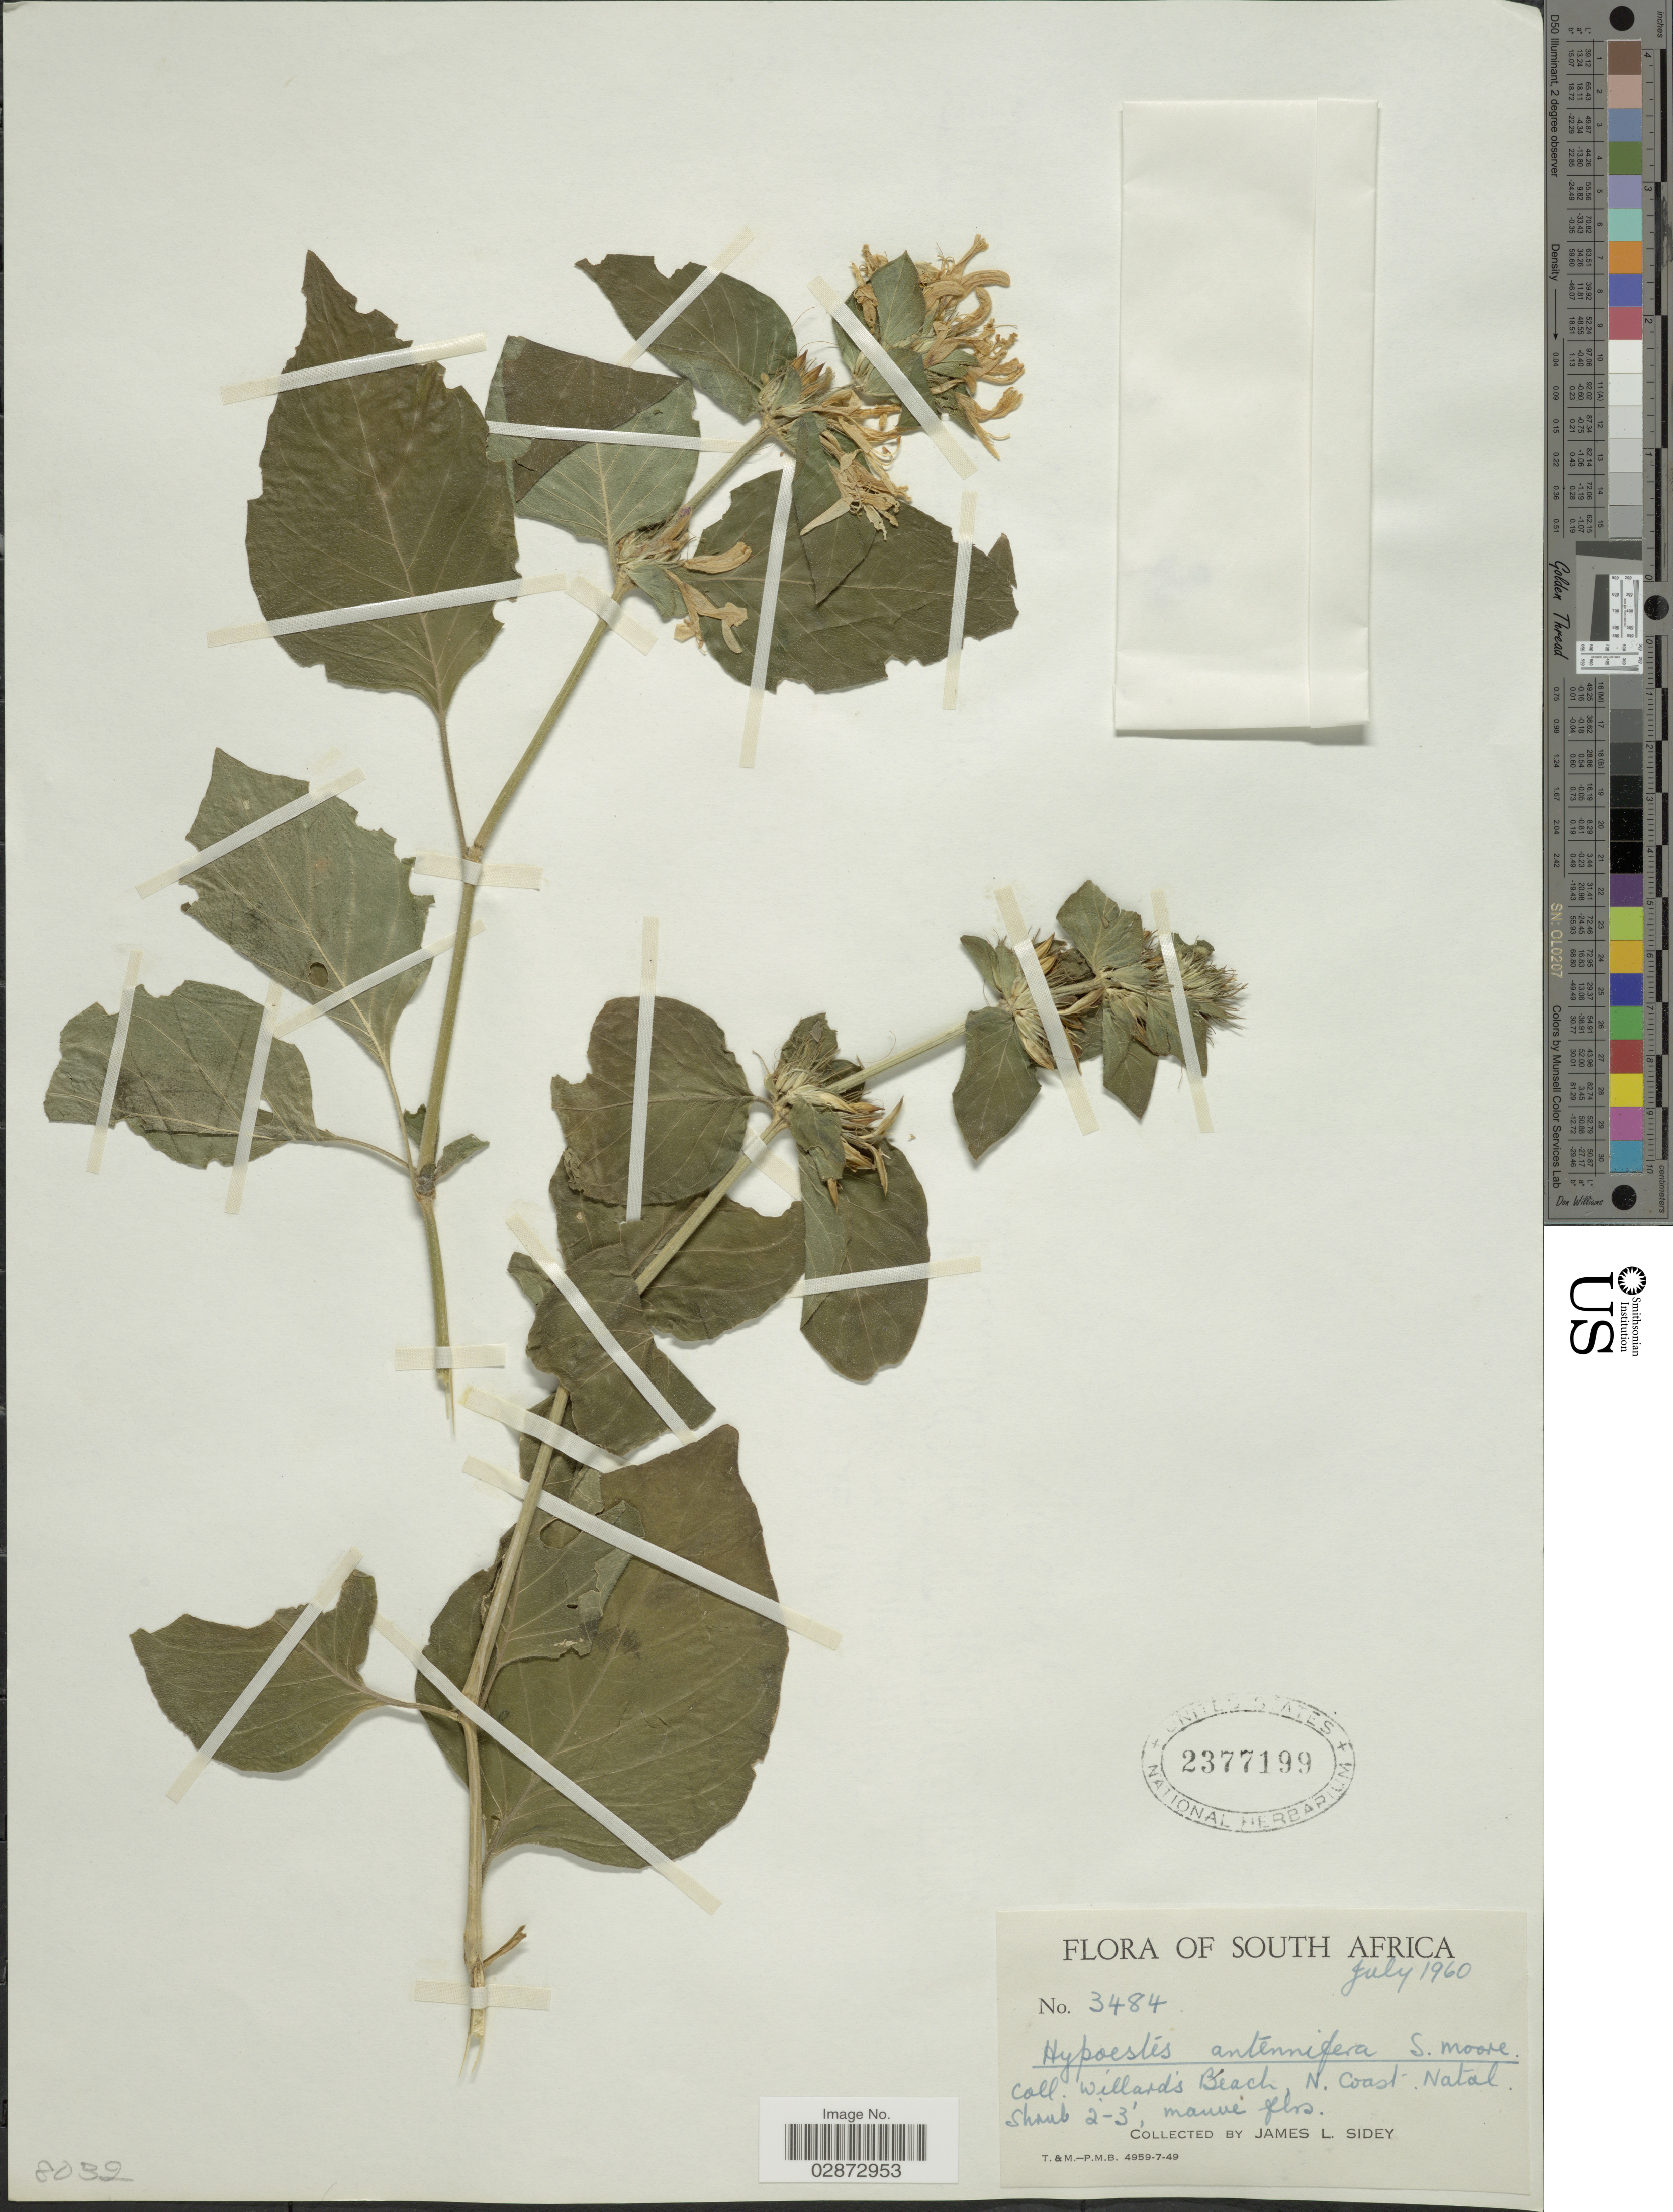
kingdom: Plantae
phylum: Tracheophyta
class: Magnoliopsida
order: Lamiales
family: Acanthaceae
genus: Hypoestes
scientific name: Hypoestes antennifera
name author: S. Moore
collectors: J. L. Sidey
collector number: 3484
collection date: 1960-07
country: South Africa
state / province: KwaZulu-Natal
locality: Willard's Beach, N. Coast. Natal.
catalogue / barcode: US 2377199